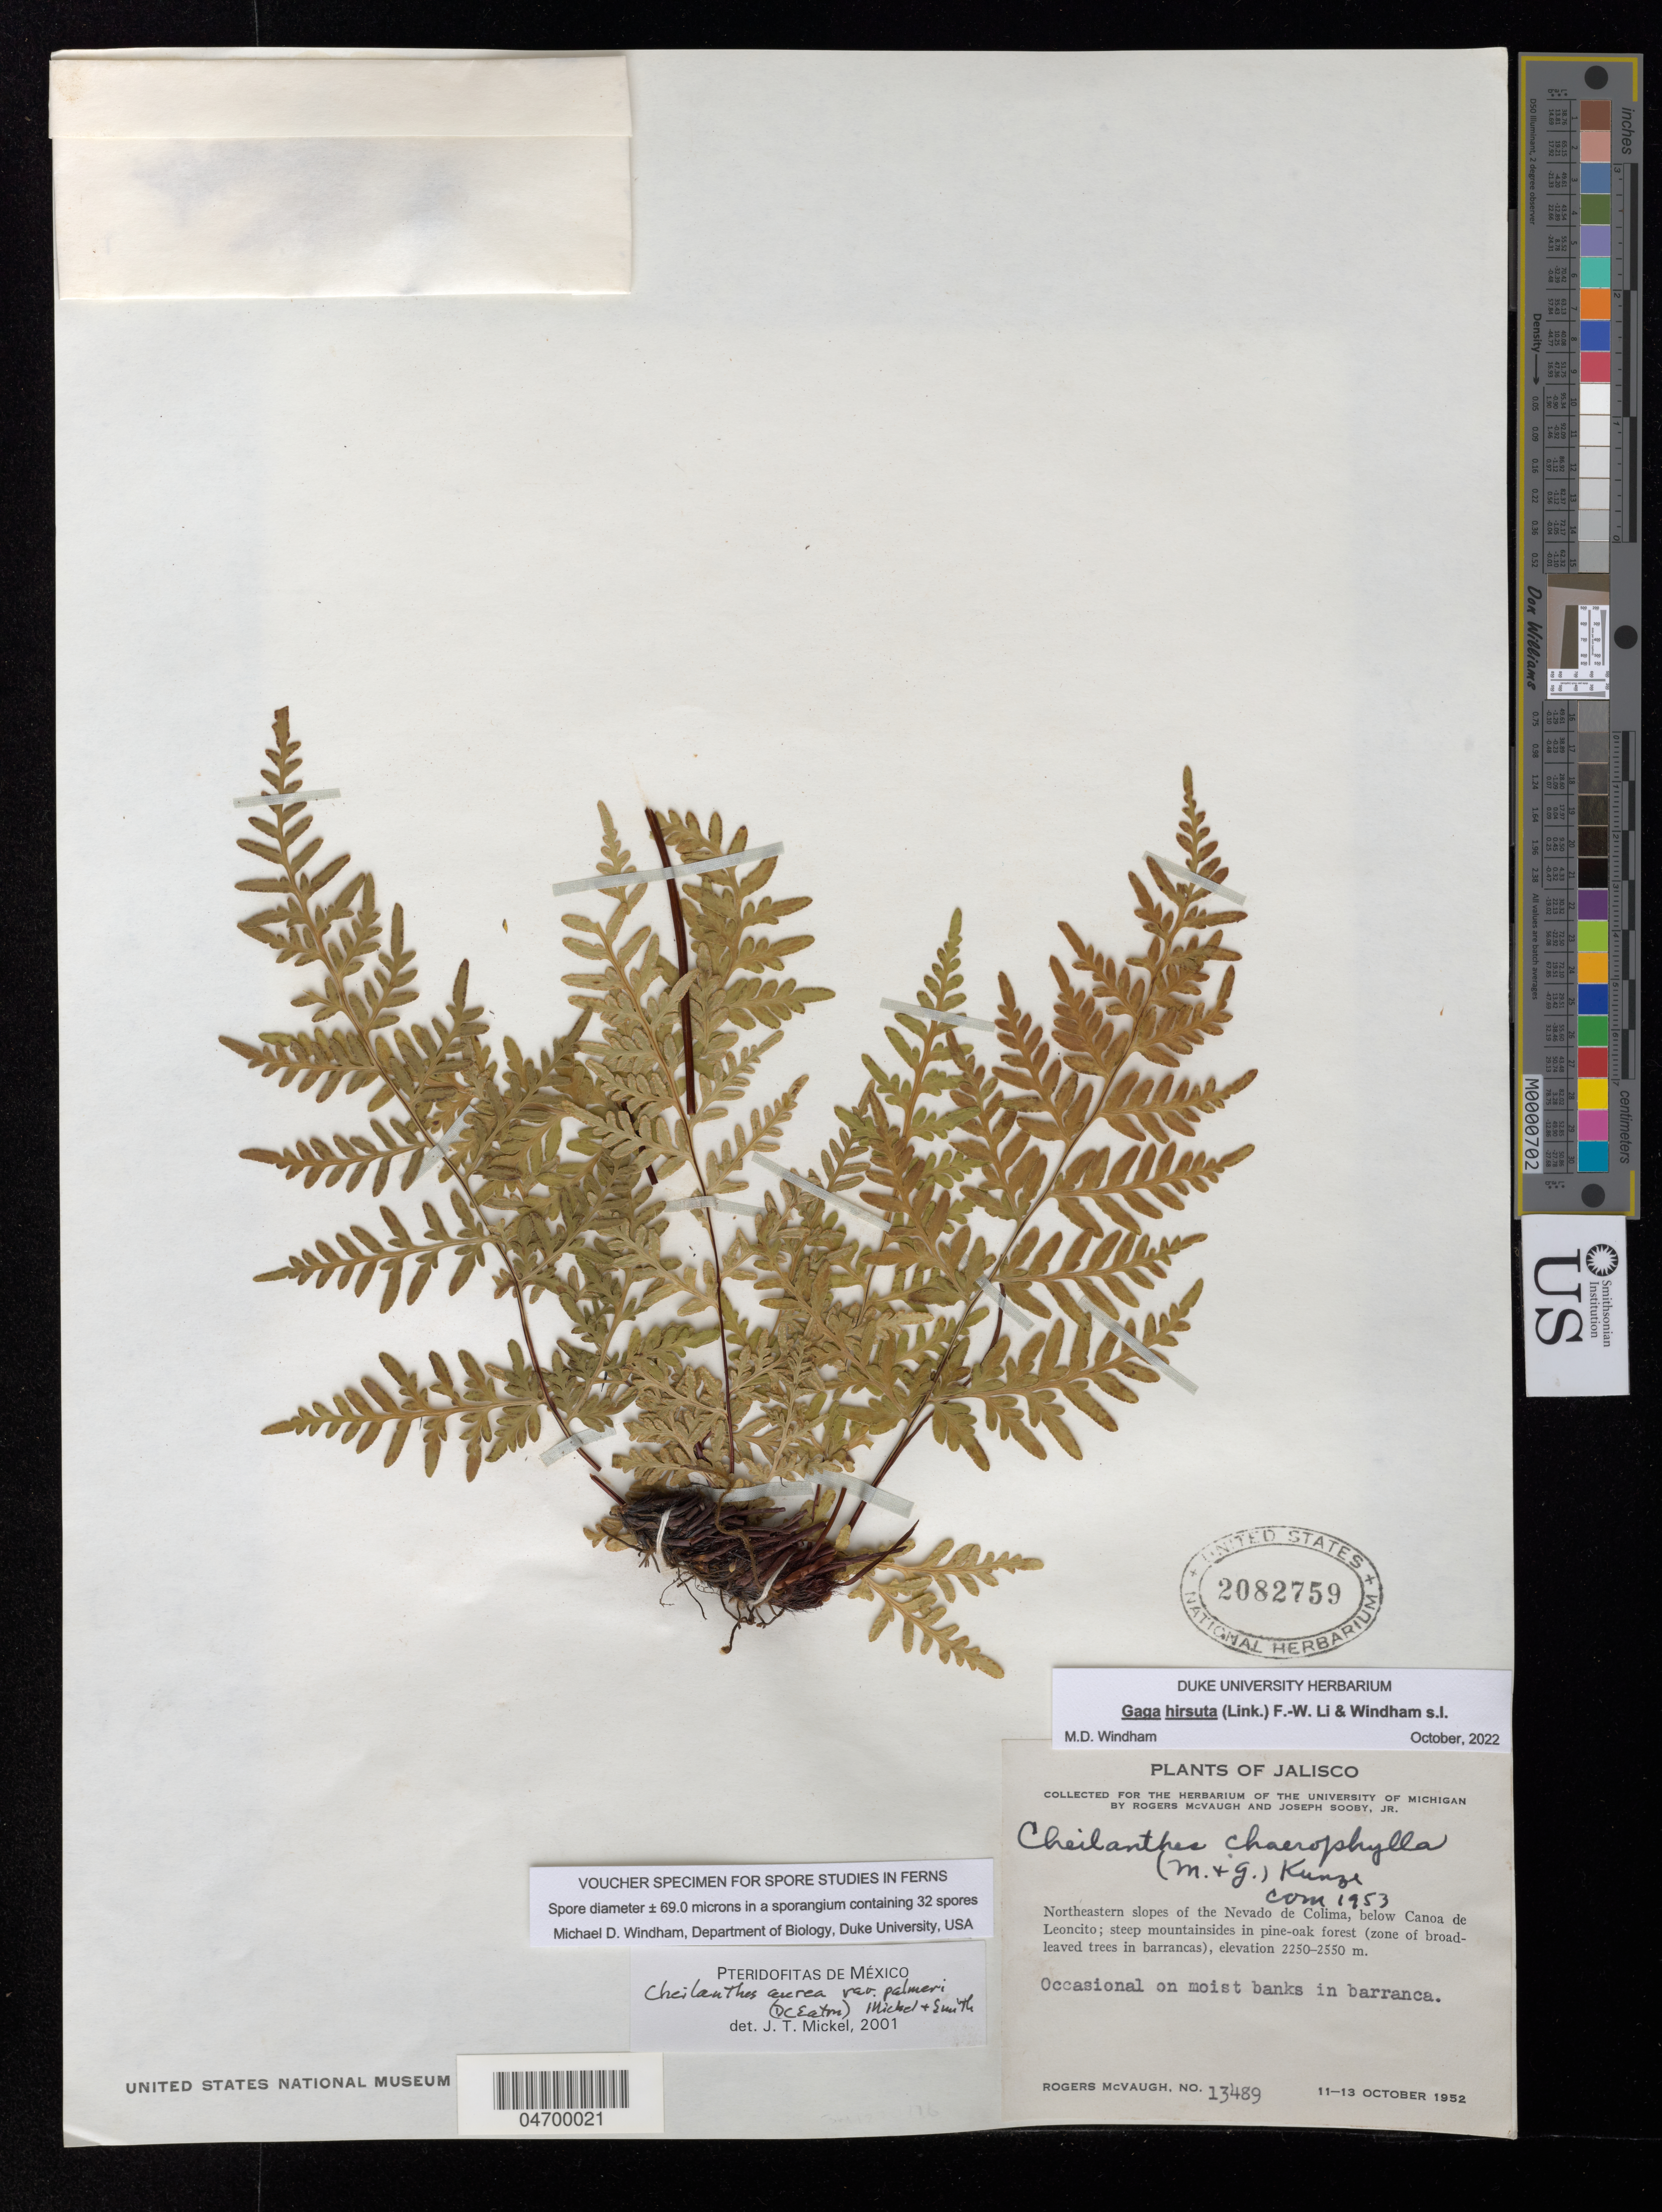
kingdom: Plantae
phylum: Tracheophyta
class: Polypodiopsida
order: Polypodiales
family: Pteridaceae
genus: Gaga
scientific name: Gaga hirsuta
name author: (Link) Fay W. Li & Windham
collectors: R. McVaugh & J. Sooby Jr.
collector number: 13489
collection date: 1952-10-11/1952-10-13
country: Mexico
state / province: Jalisco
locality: Northeastern slopes of the Nevado de Colima, below Canoa de Leoncito.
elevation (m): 2250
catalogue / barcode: US 2082759